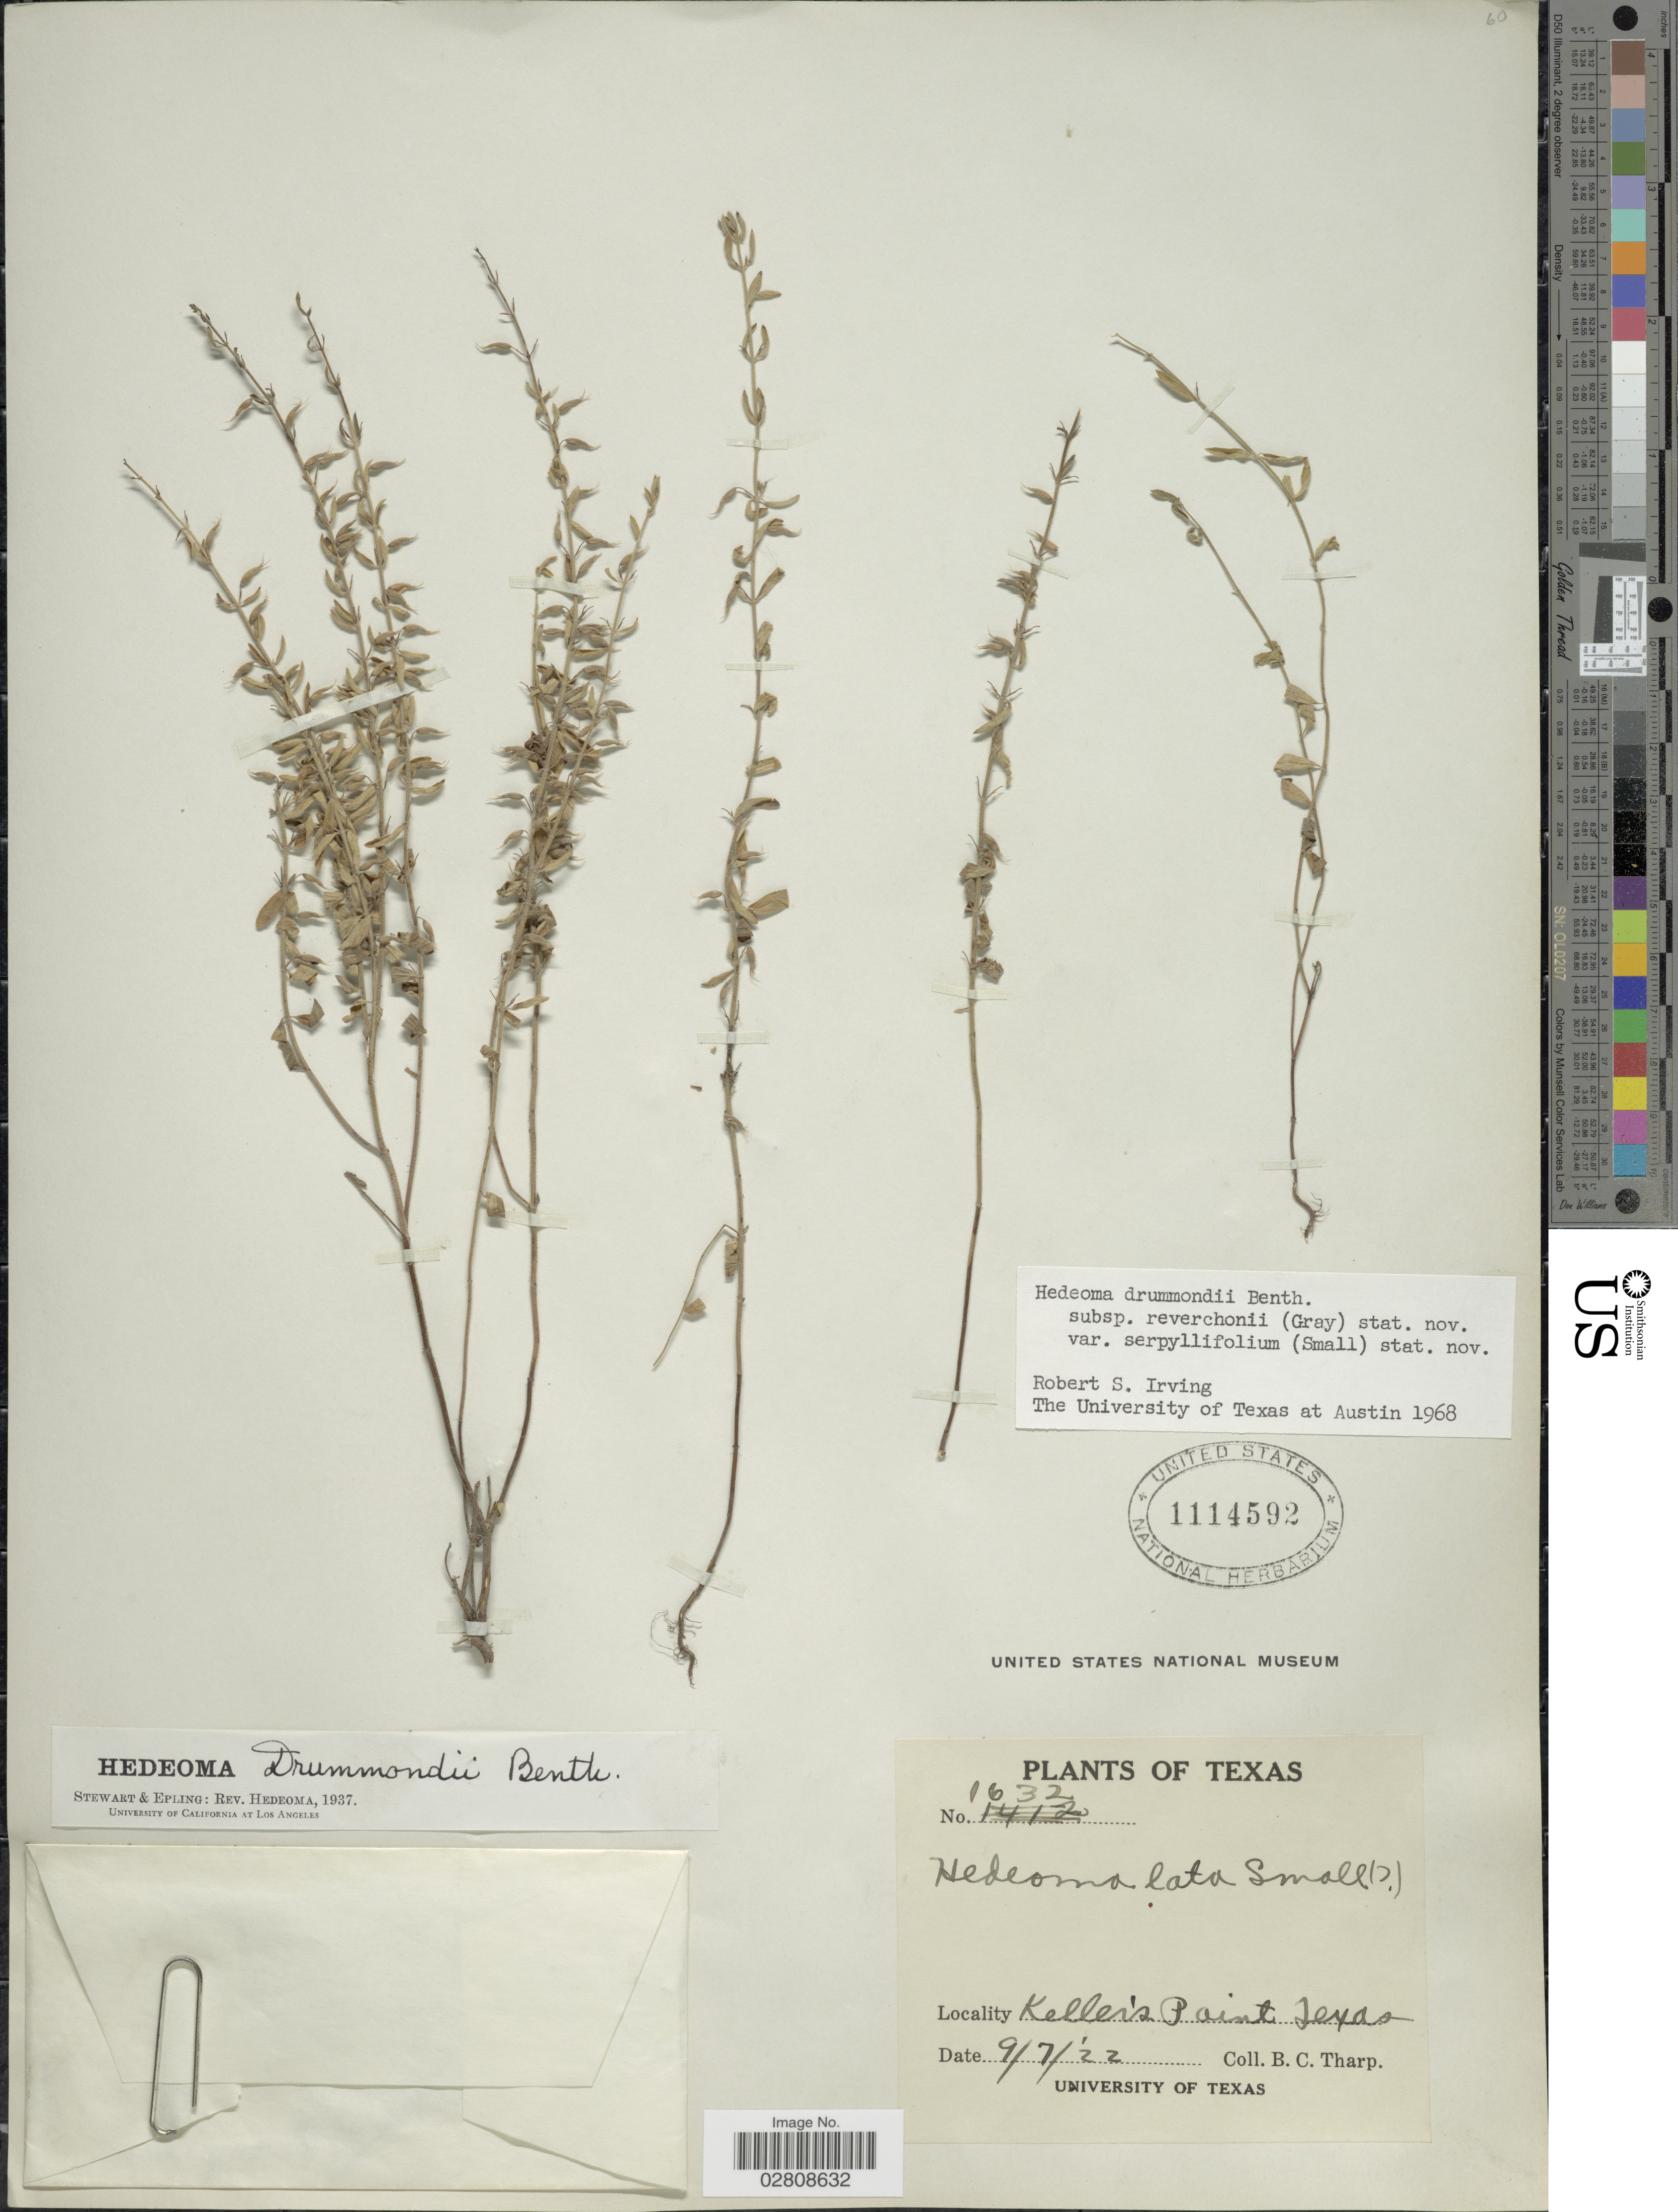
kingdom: Plantae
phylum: Tracheophyta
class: Magnoliopsida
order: Lamiales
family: Lamiaceae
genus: Hedeoma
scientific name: Hedeoma drummondii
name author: Benth.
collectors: B. C. Tharp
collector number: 1632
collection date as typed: Transcribed d/m/y: 7/9/22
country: United States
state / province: Texas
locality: Keller's Pain.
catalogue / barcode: US 1114592